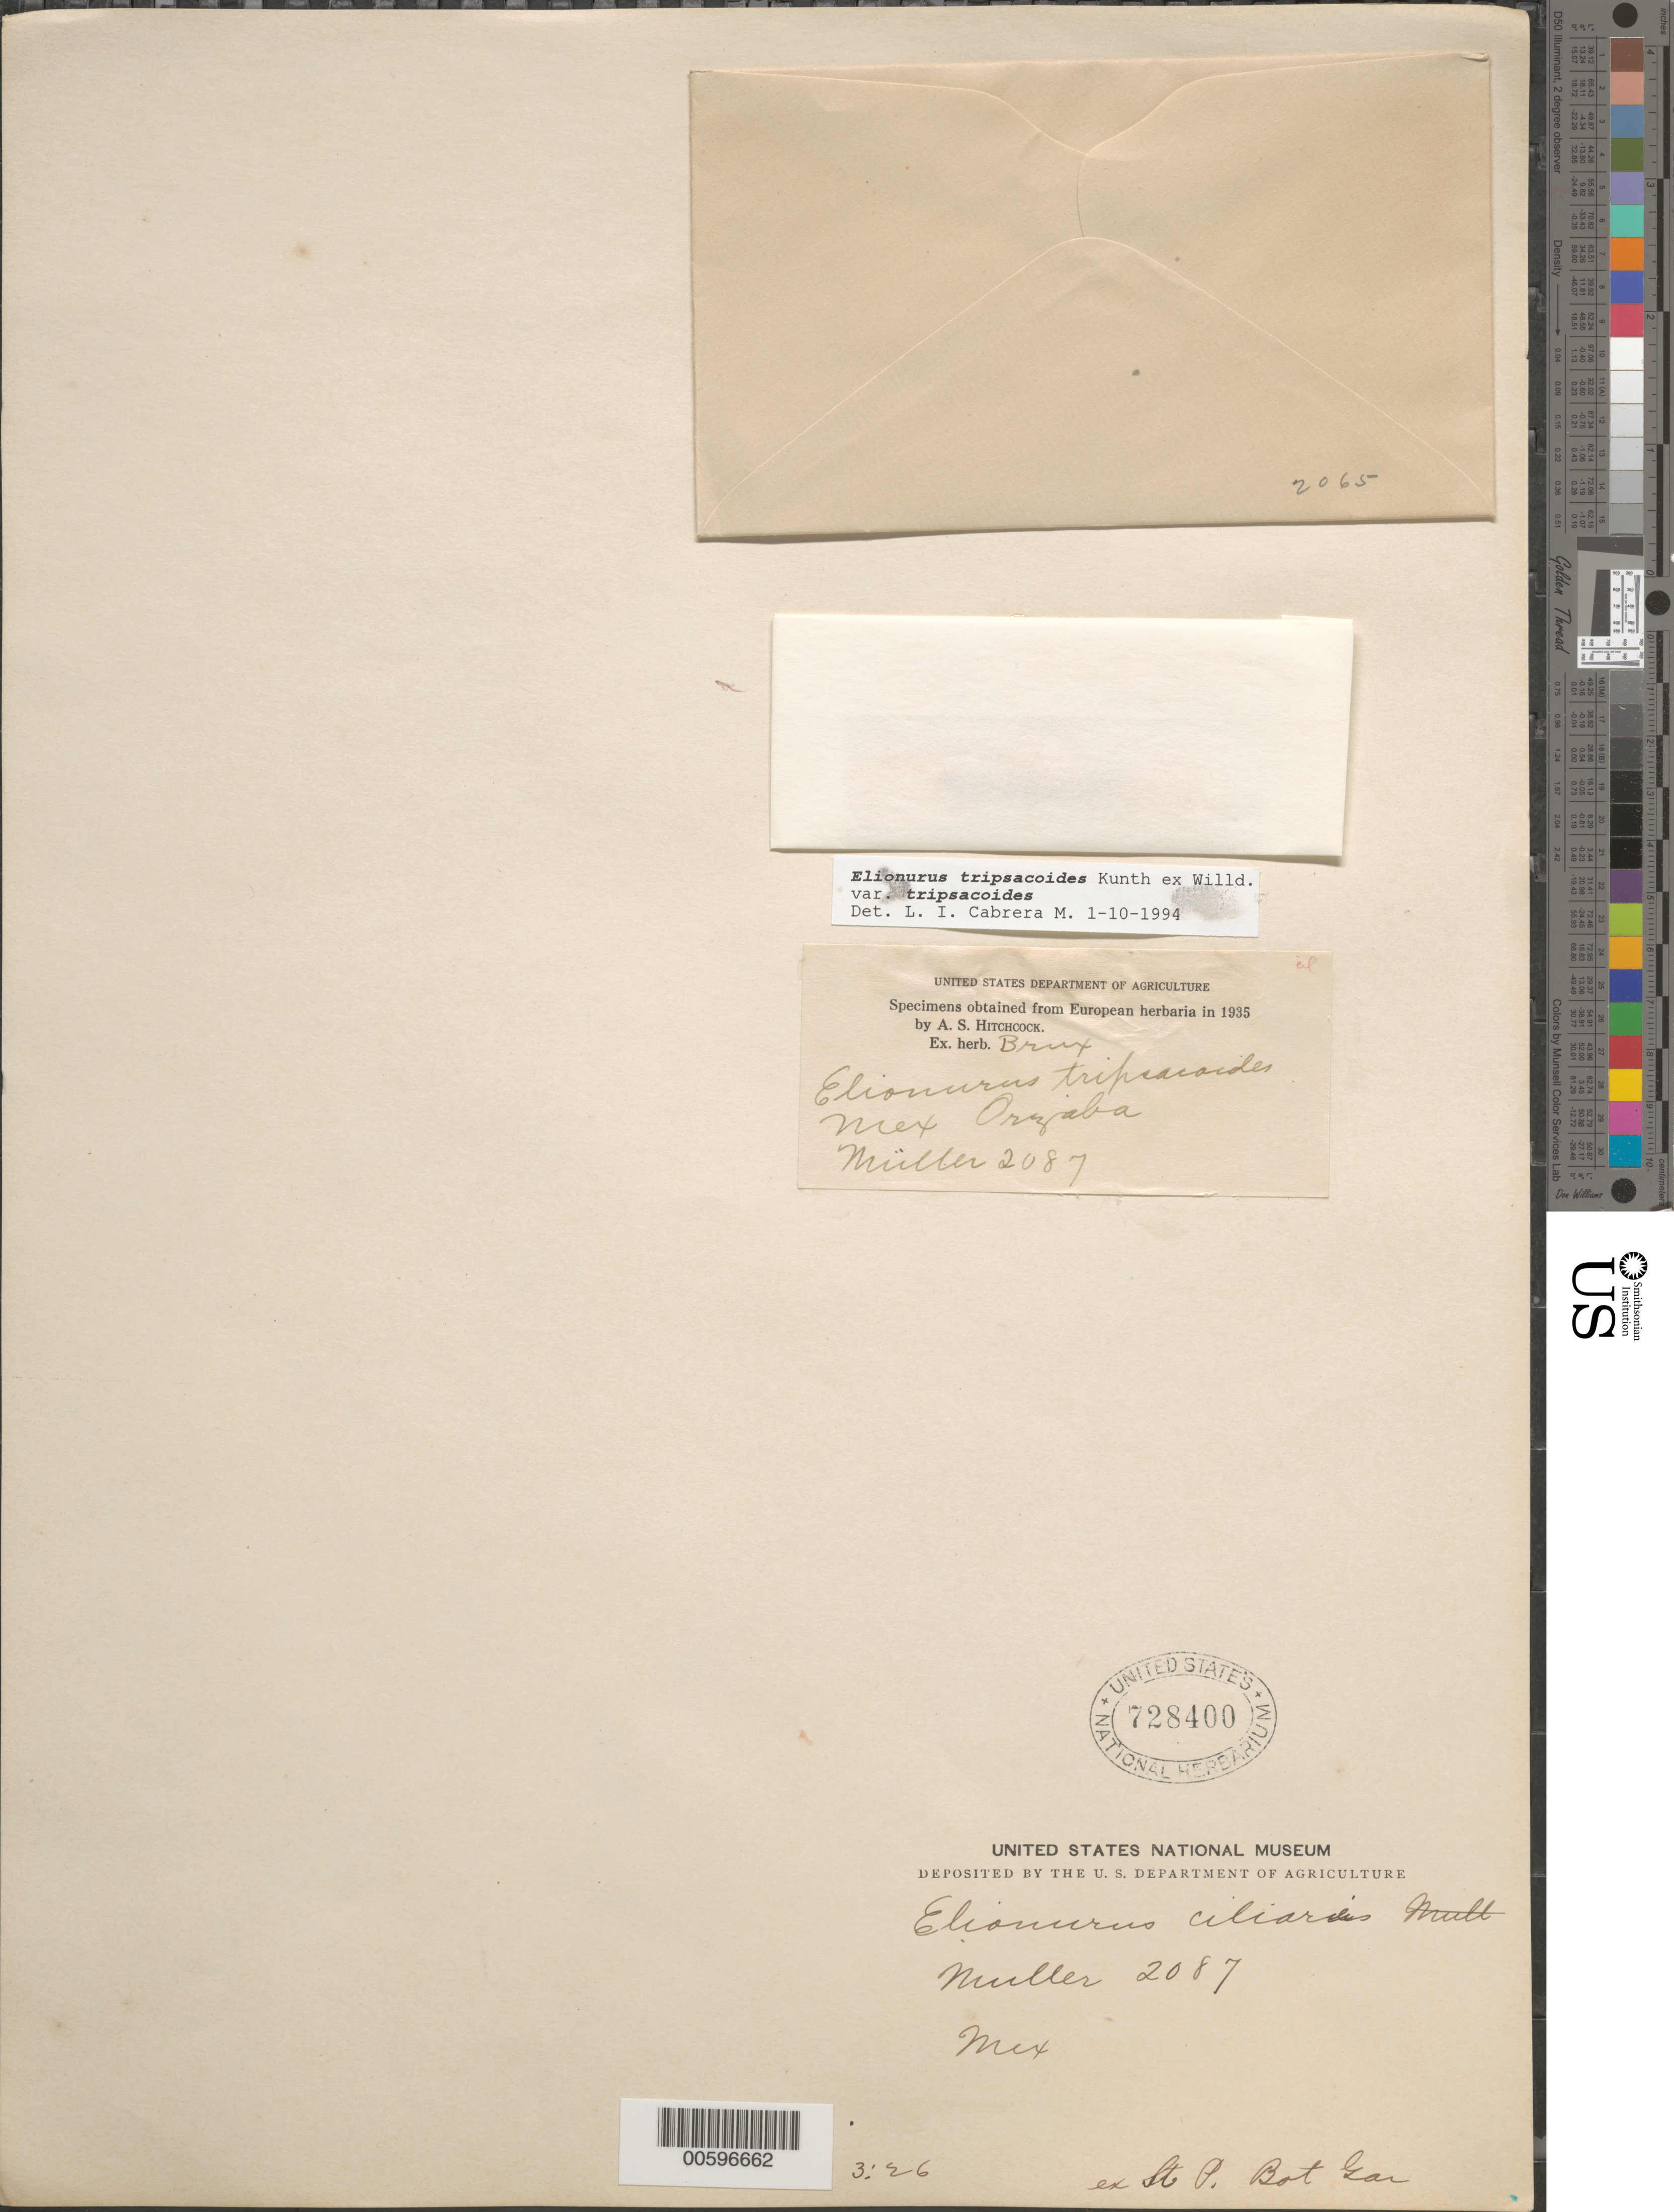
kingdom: Plantae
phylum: Tracheophyta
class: Liliopsida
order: Poales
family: Poaceae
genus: Elionurus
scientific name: Elionurus tripsacoides var. tripsacoides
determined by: Cabrera M., L. I.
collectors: -. Mnller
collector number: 2087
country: Mexico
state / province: Veracruz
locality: Orizaba.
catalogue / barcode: US 728400